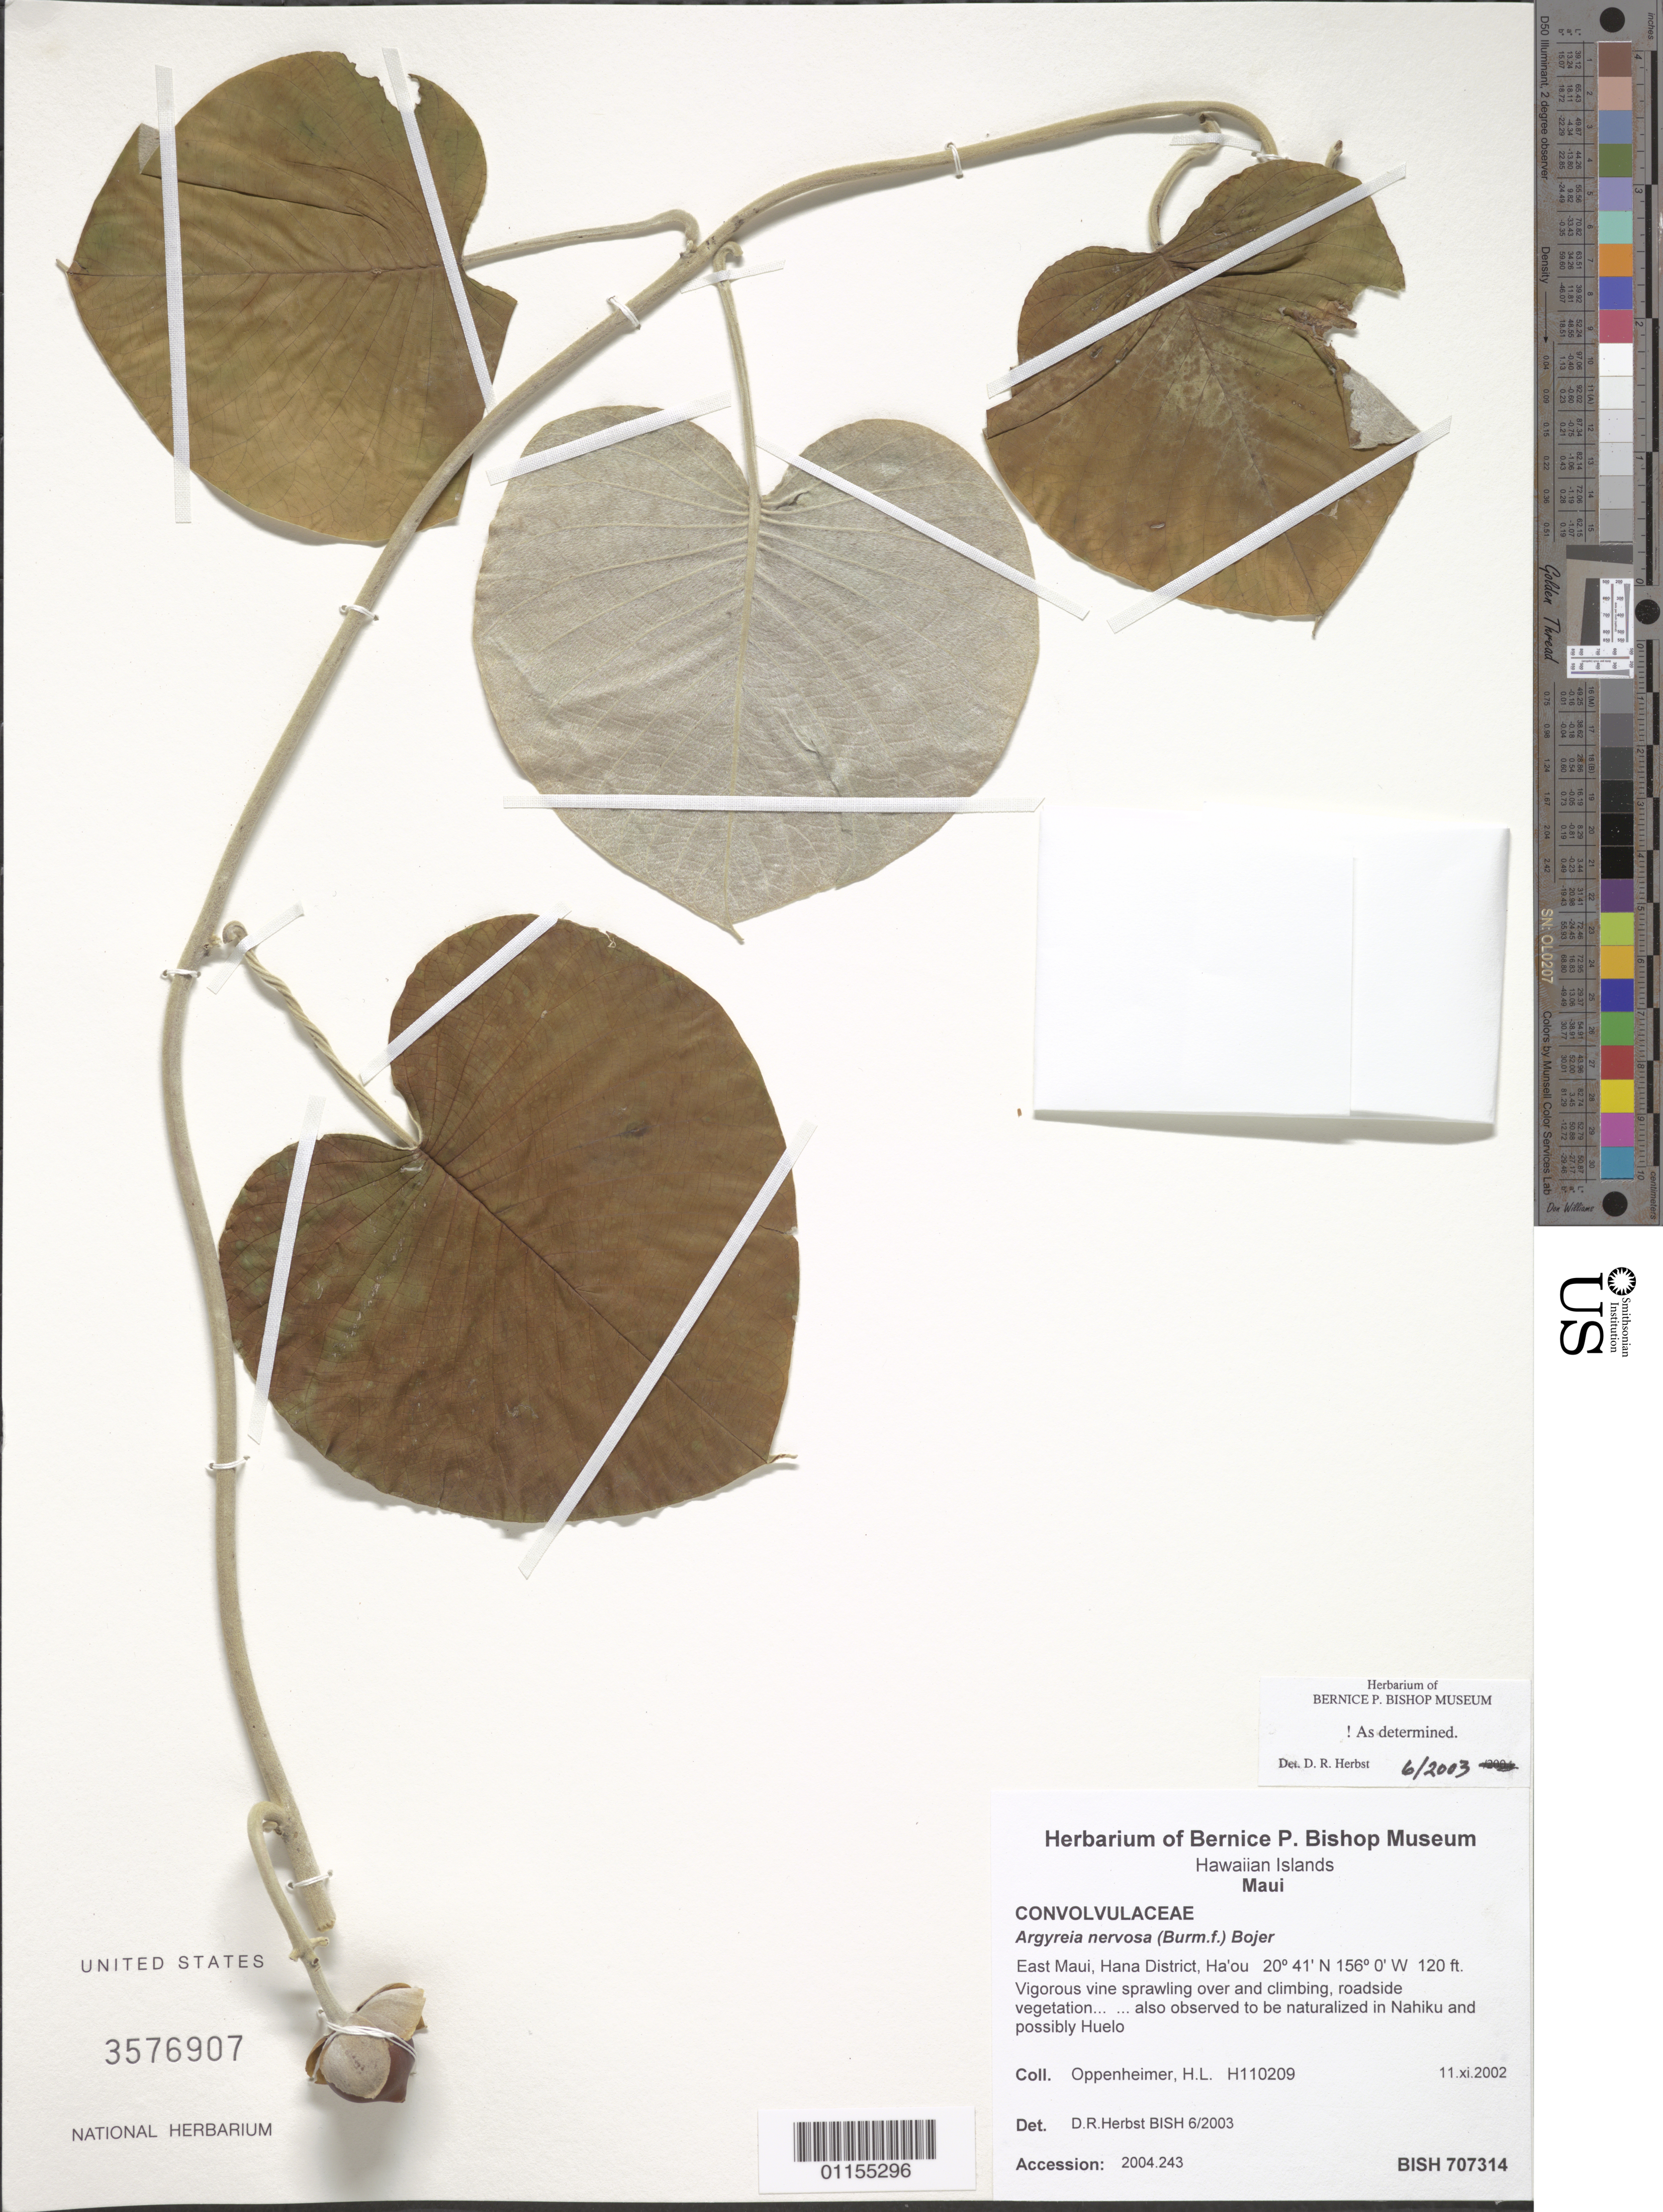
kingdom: Plantae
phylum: Tracheophyta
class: Magnoliopsida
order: Solanales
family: Convolvulaceae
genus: Argyreia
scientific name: Argyreia nervosa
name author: (Burm. f.) Bojer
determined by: Herbst, D. R.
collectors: H. L. Oppenheimer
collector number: H110209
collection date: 2002-11-11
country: United States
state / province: Hawaii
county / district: Maui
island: Maui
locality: East Maui, Hana District, Ha'ou.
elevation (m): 37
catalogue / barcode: US 3576907